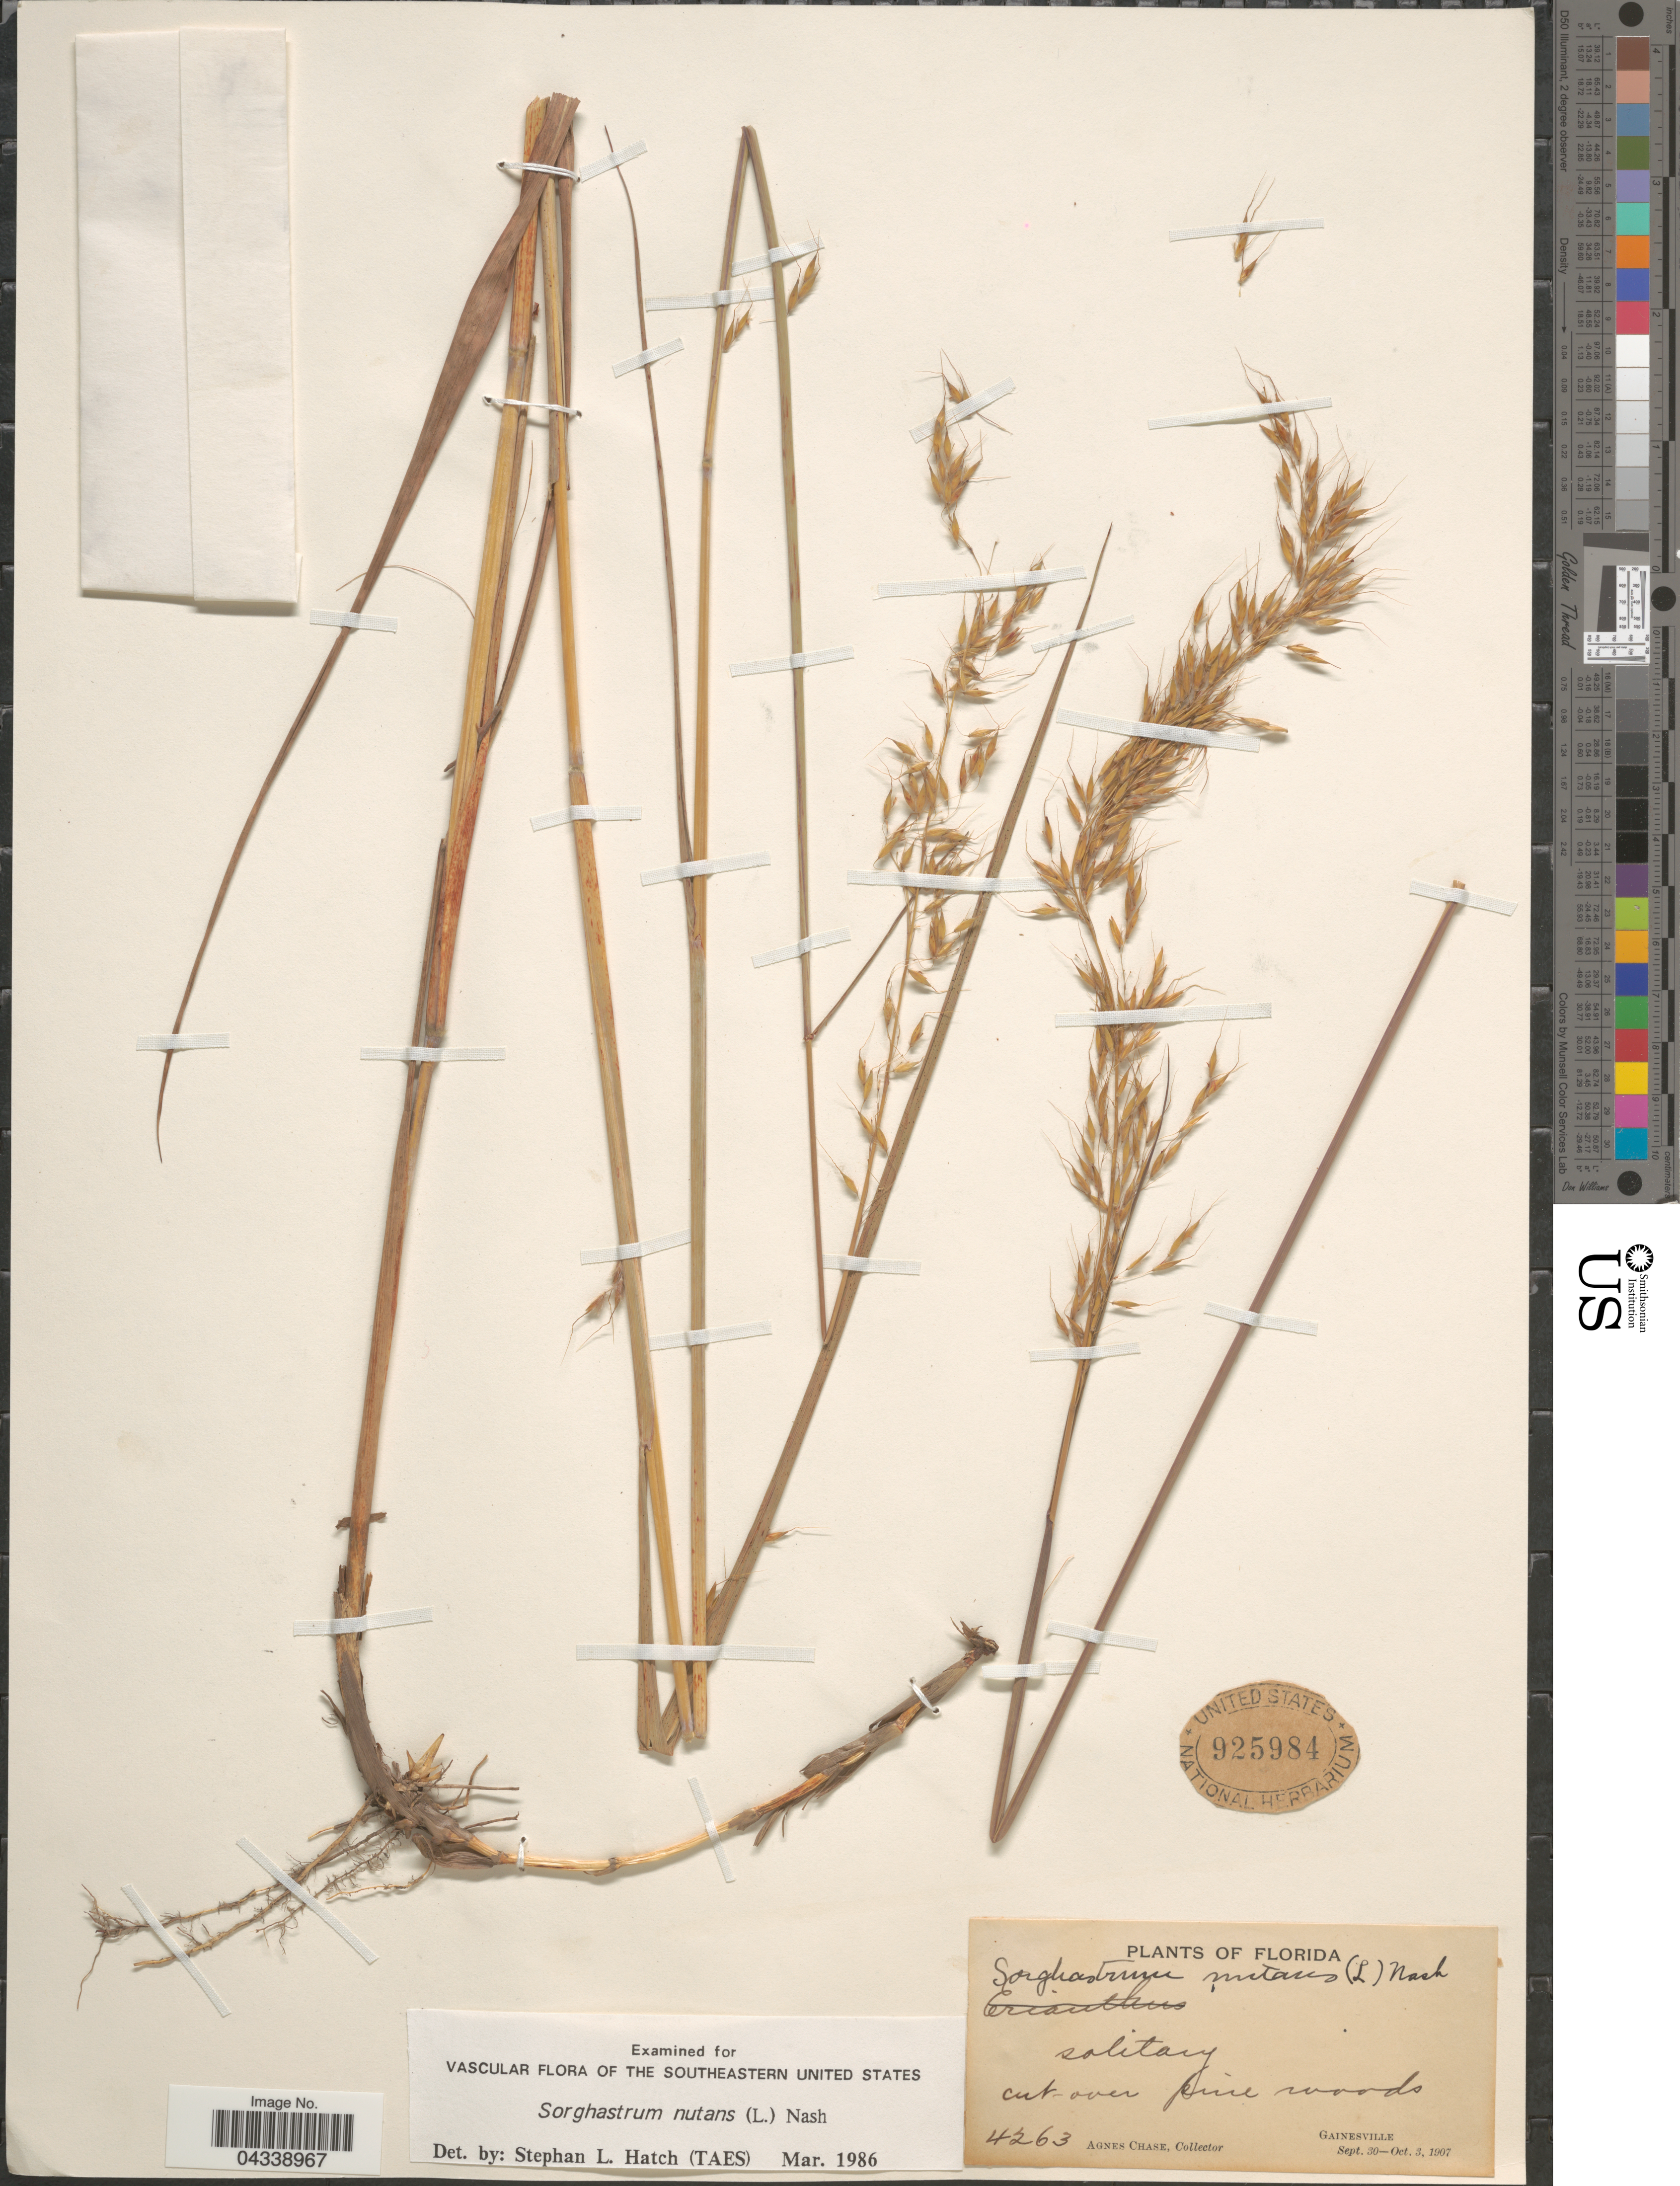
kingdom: Plantae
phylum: Tracheophyta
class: Liliopsida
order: Poales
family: Poaceae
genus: Sorghastrum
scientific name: Sorghastrum nutans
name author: (L.) Nash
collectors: A. Chase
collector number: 4263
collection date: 1907-09-30/1907-10-03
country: United States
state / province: Florida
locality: Gainesville.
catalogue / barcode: US 925984